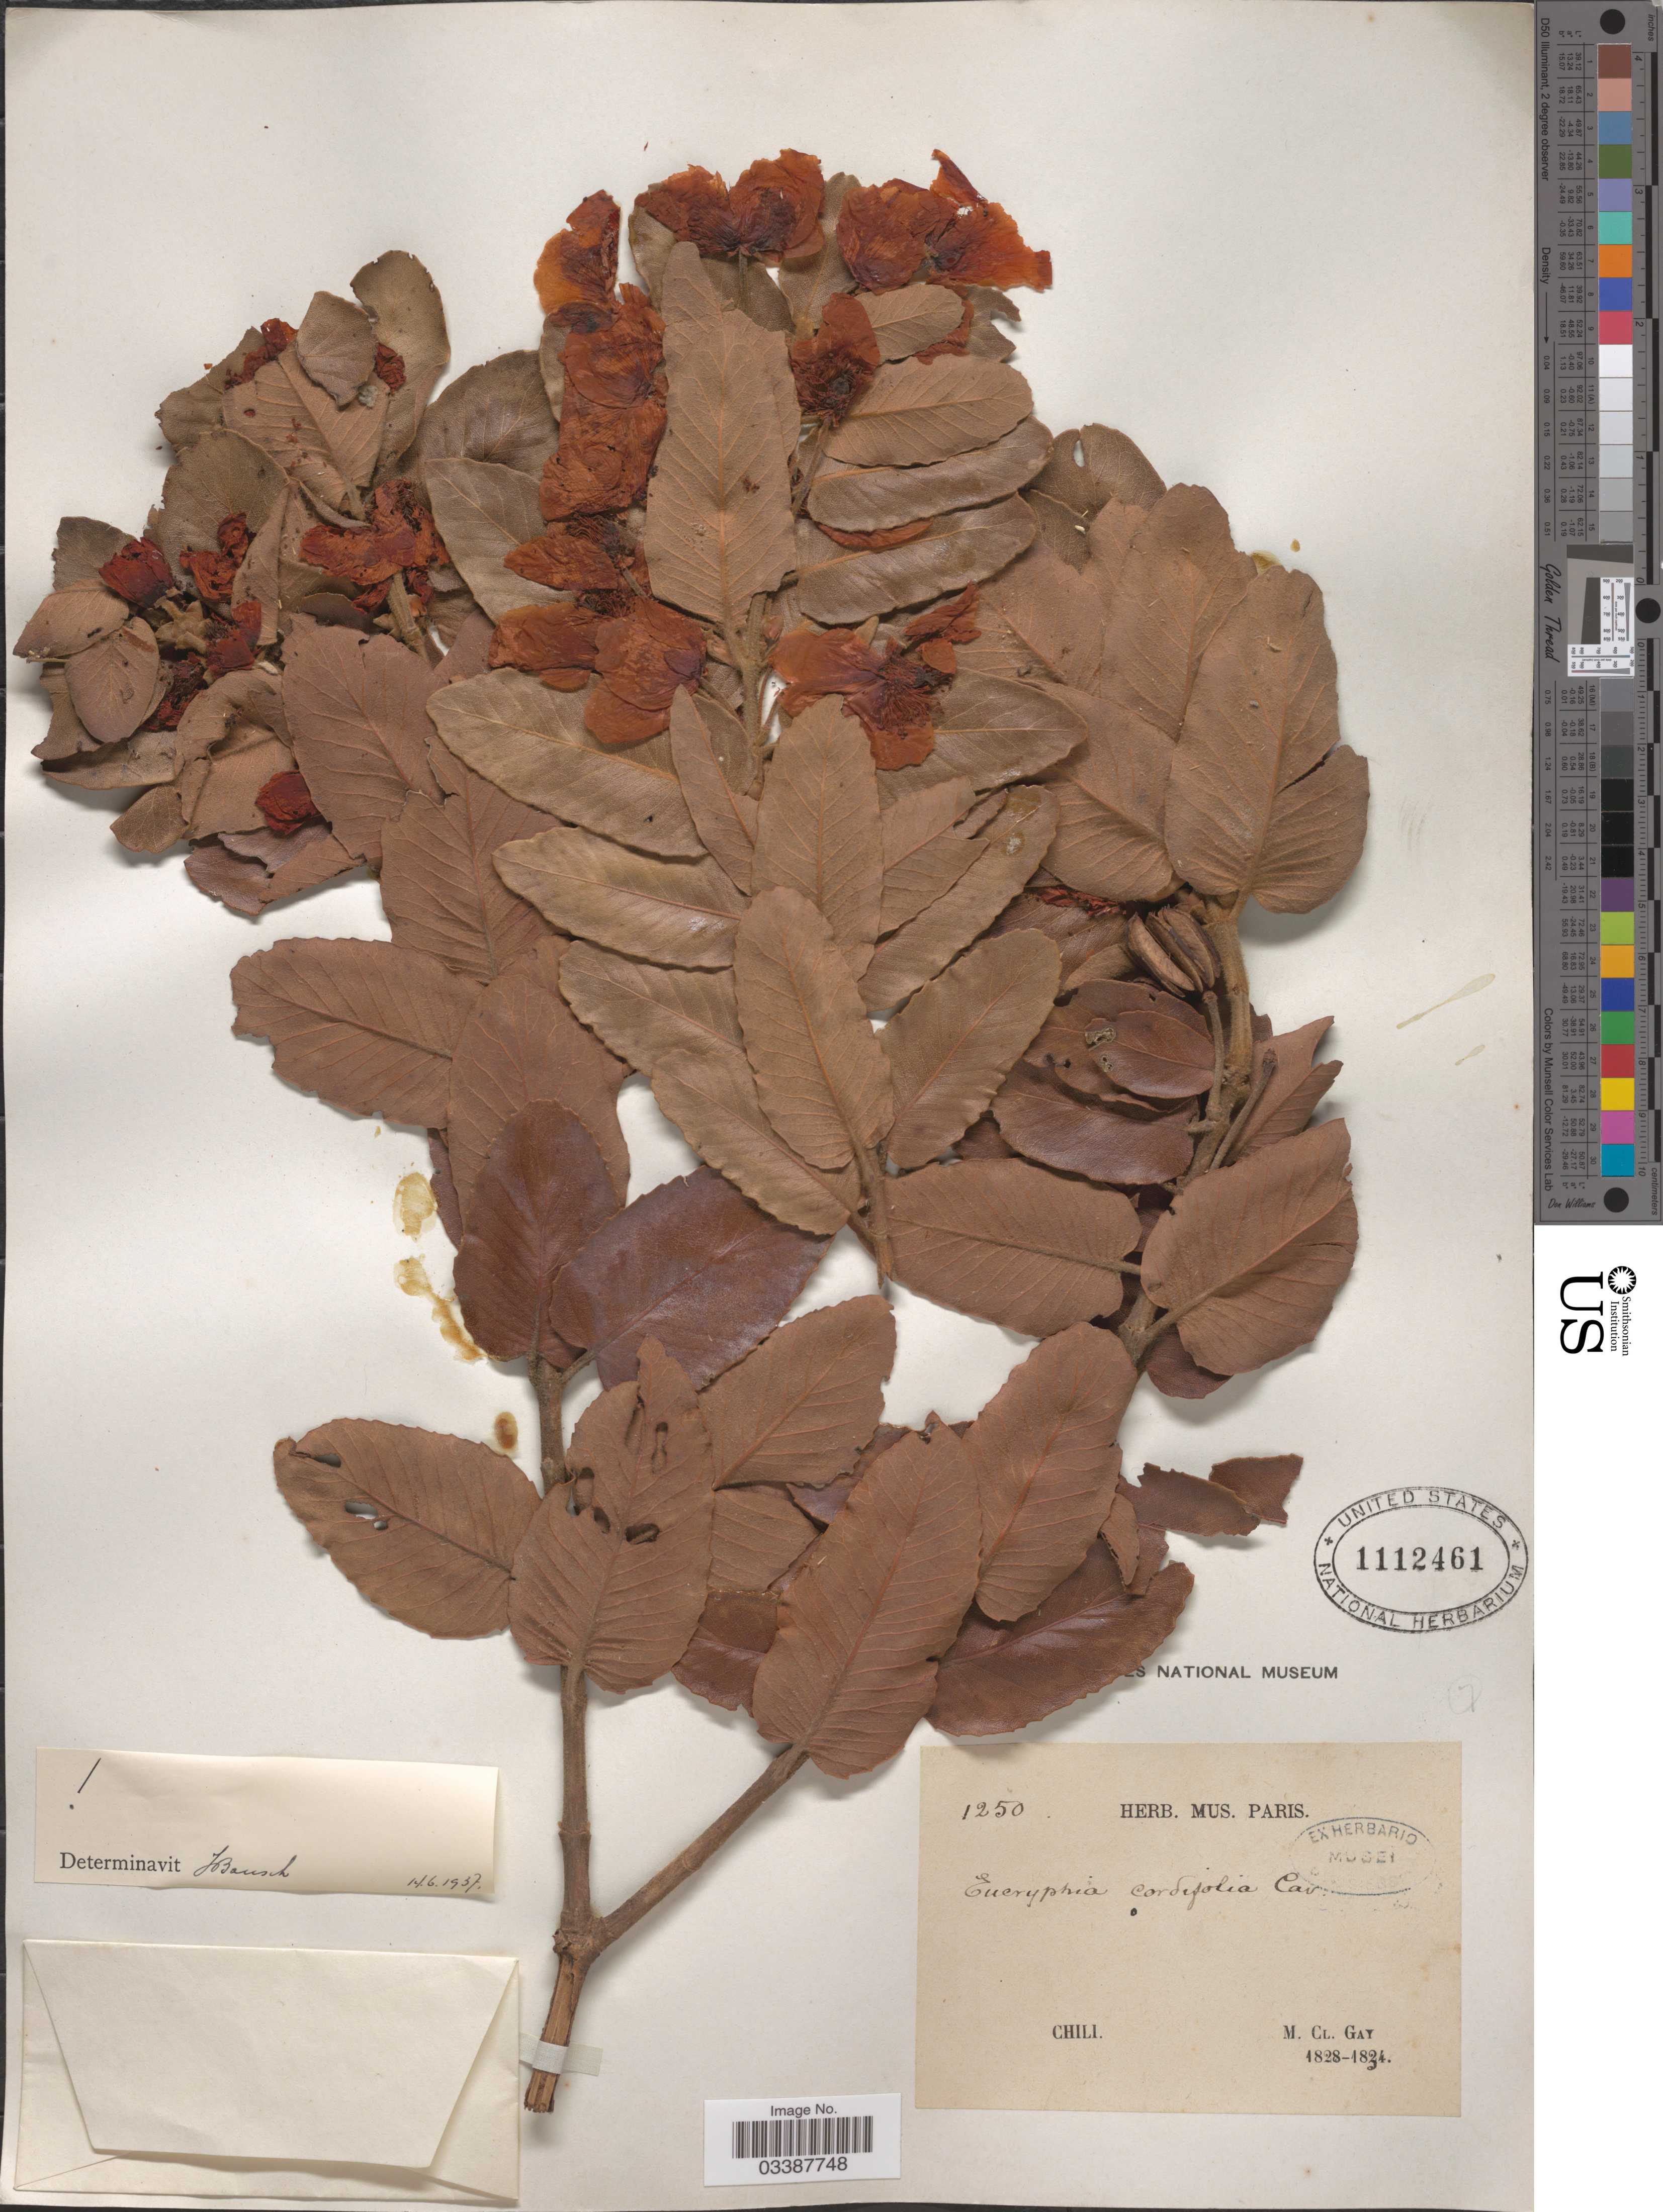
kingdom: Plantae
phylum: Tracheophyta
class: Magnoliopsida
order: Oxalidales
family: Cunoniaceae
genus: Eucryphia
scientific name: Eucryphia cordifolia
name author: Cav.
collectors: M. Gay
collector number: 1250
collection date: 1828/1834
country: Chile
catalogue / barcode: US 1112461